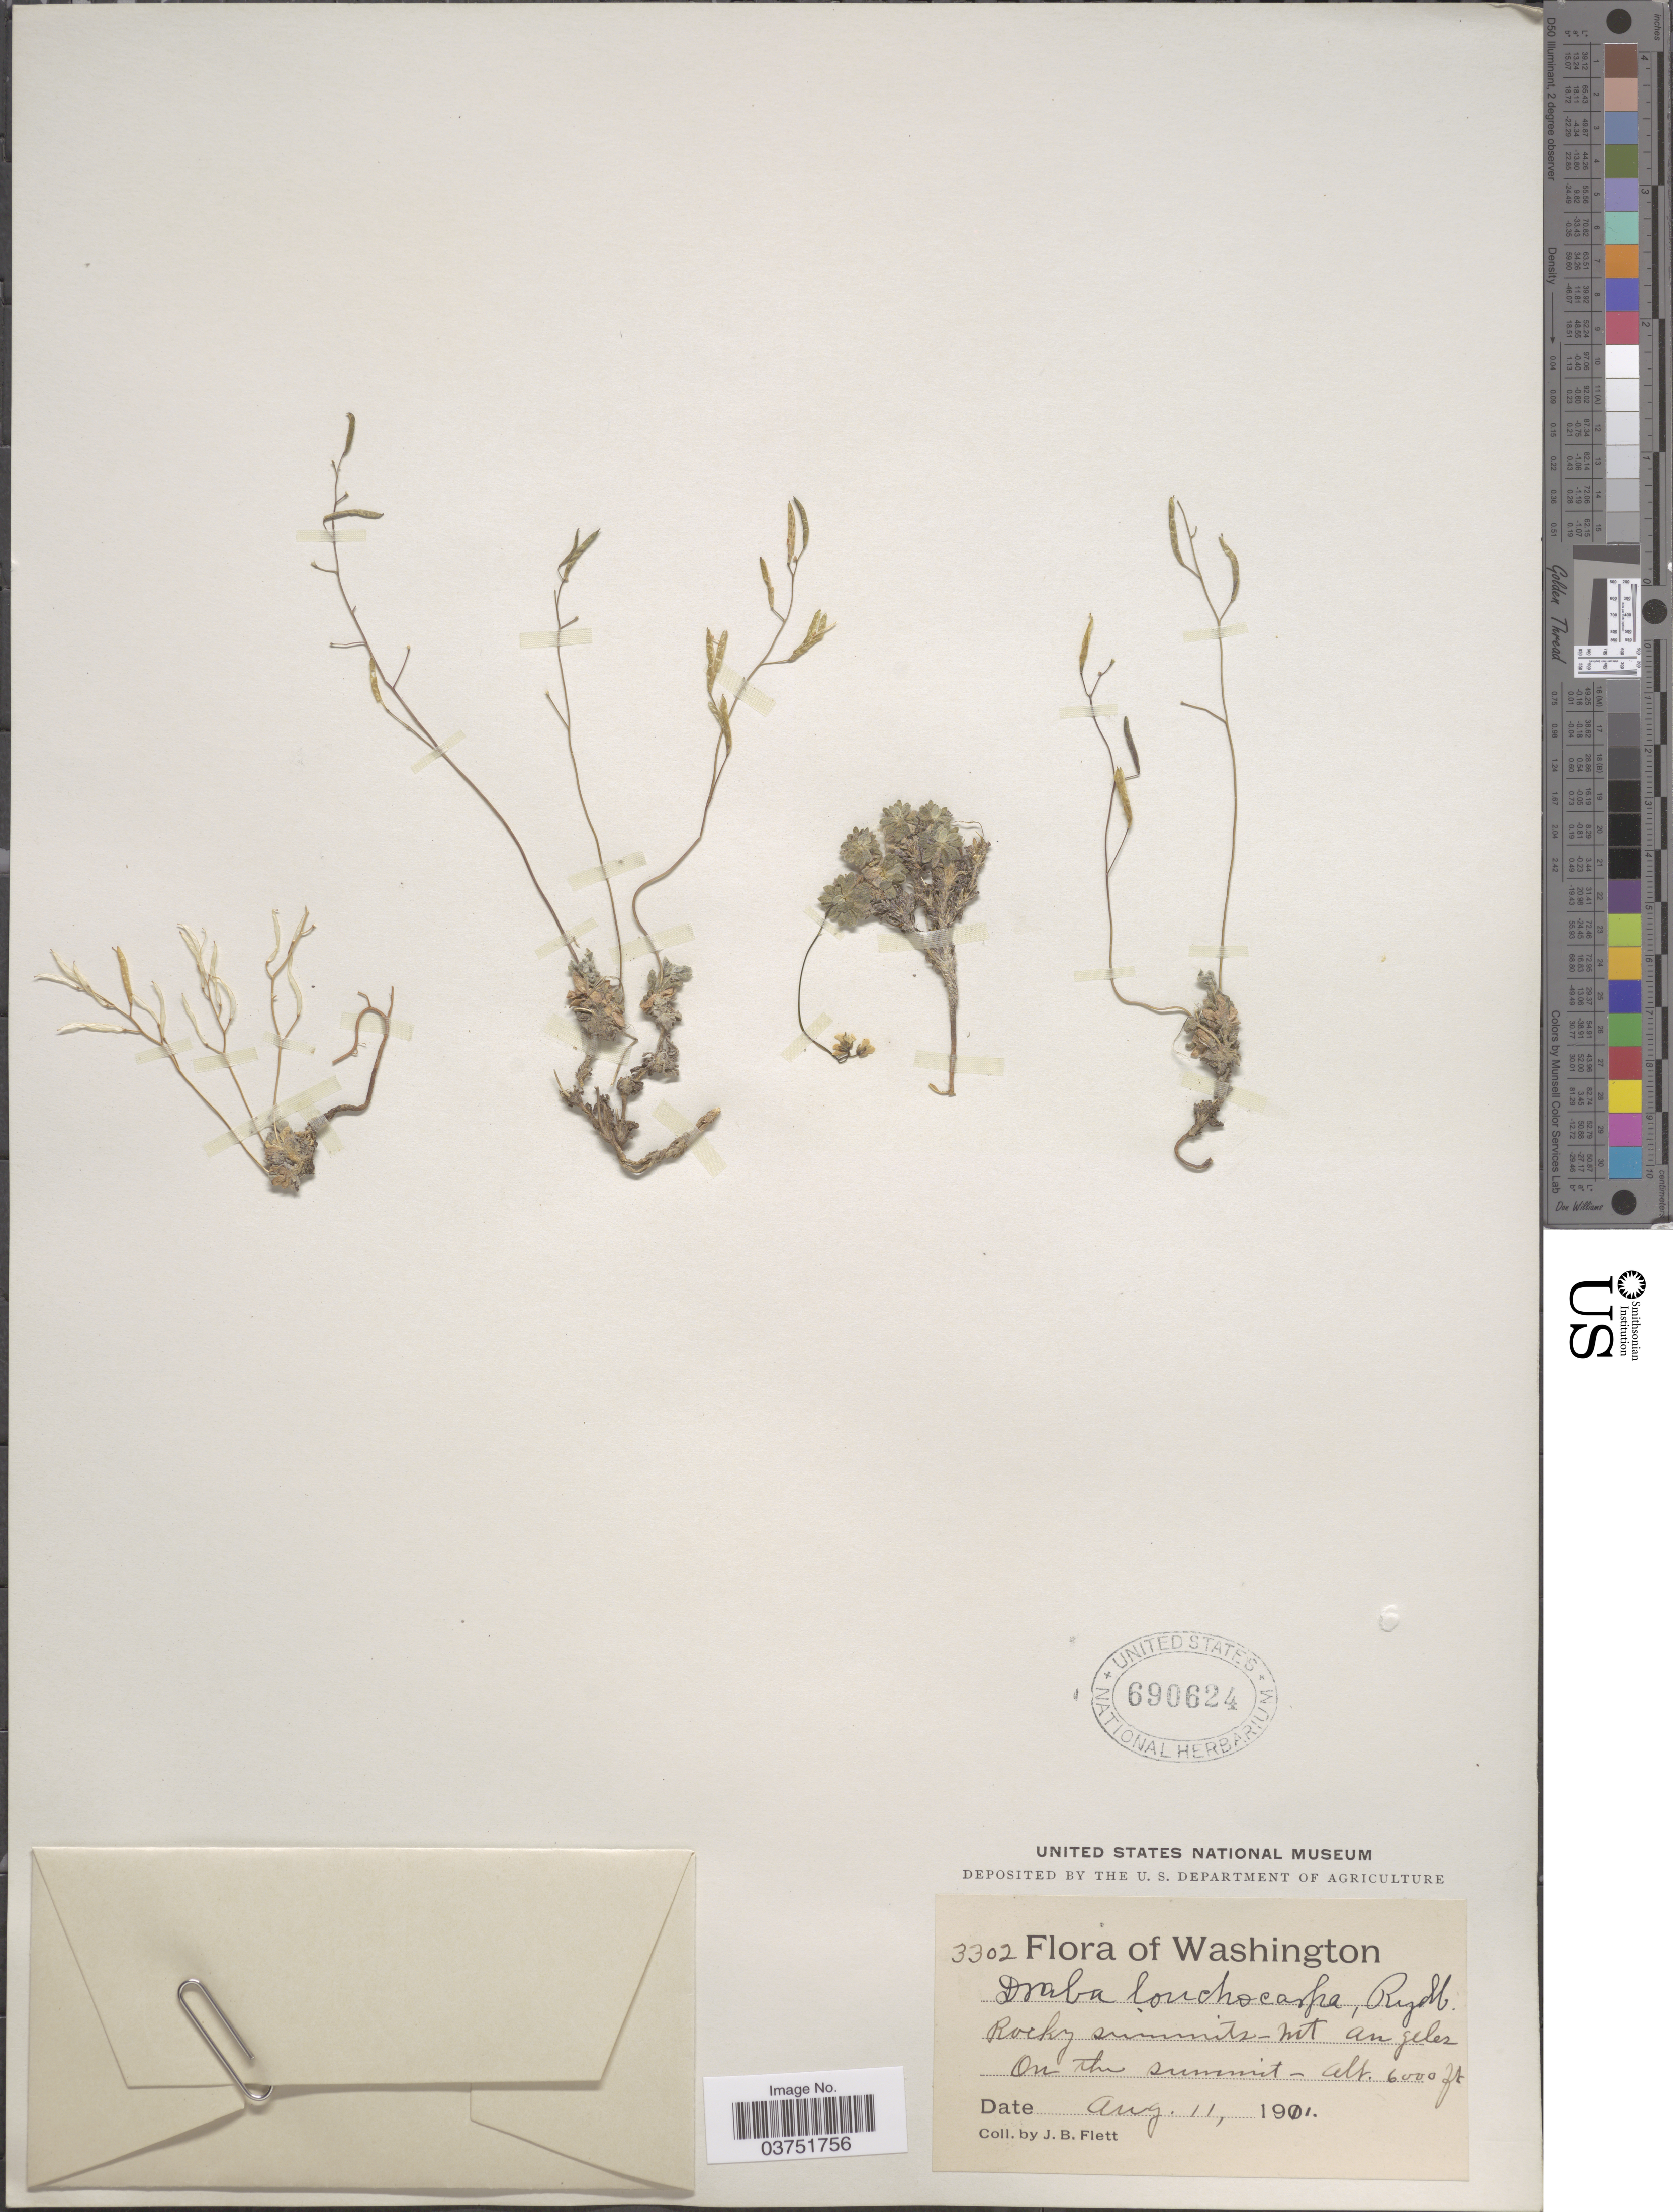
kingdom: Plantae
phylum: Tracheophyta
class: Magnoliopsida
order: Brassicales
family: Brassicaceae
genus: Draba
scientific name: Draba lonchocarpa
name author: Rydb.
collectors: J. Flett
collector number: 3302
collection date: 1901-08-11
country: United States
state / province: Washington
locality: Rocky summits-Mt. Angeles. On the summit.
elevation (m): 1829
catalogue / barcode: US 690624